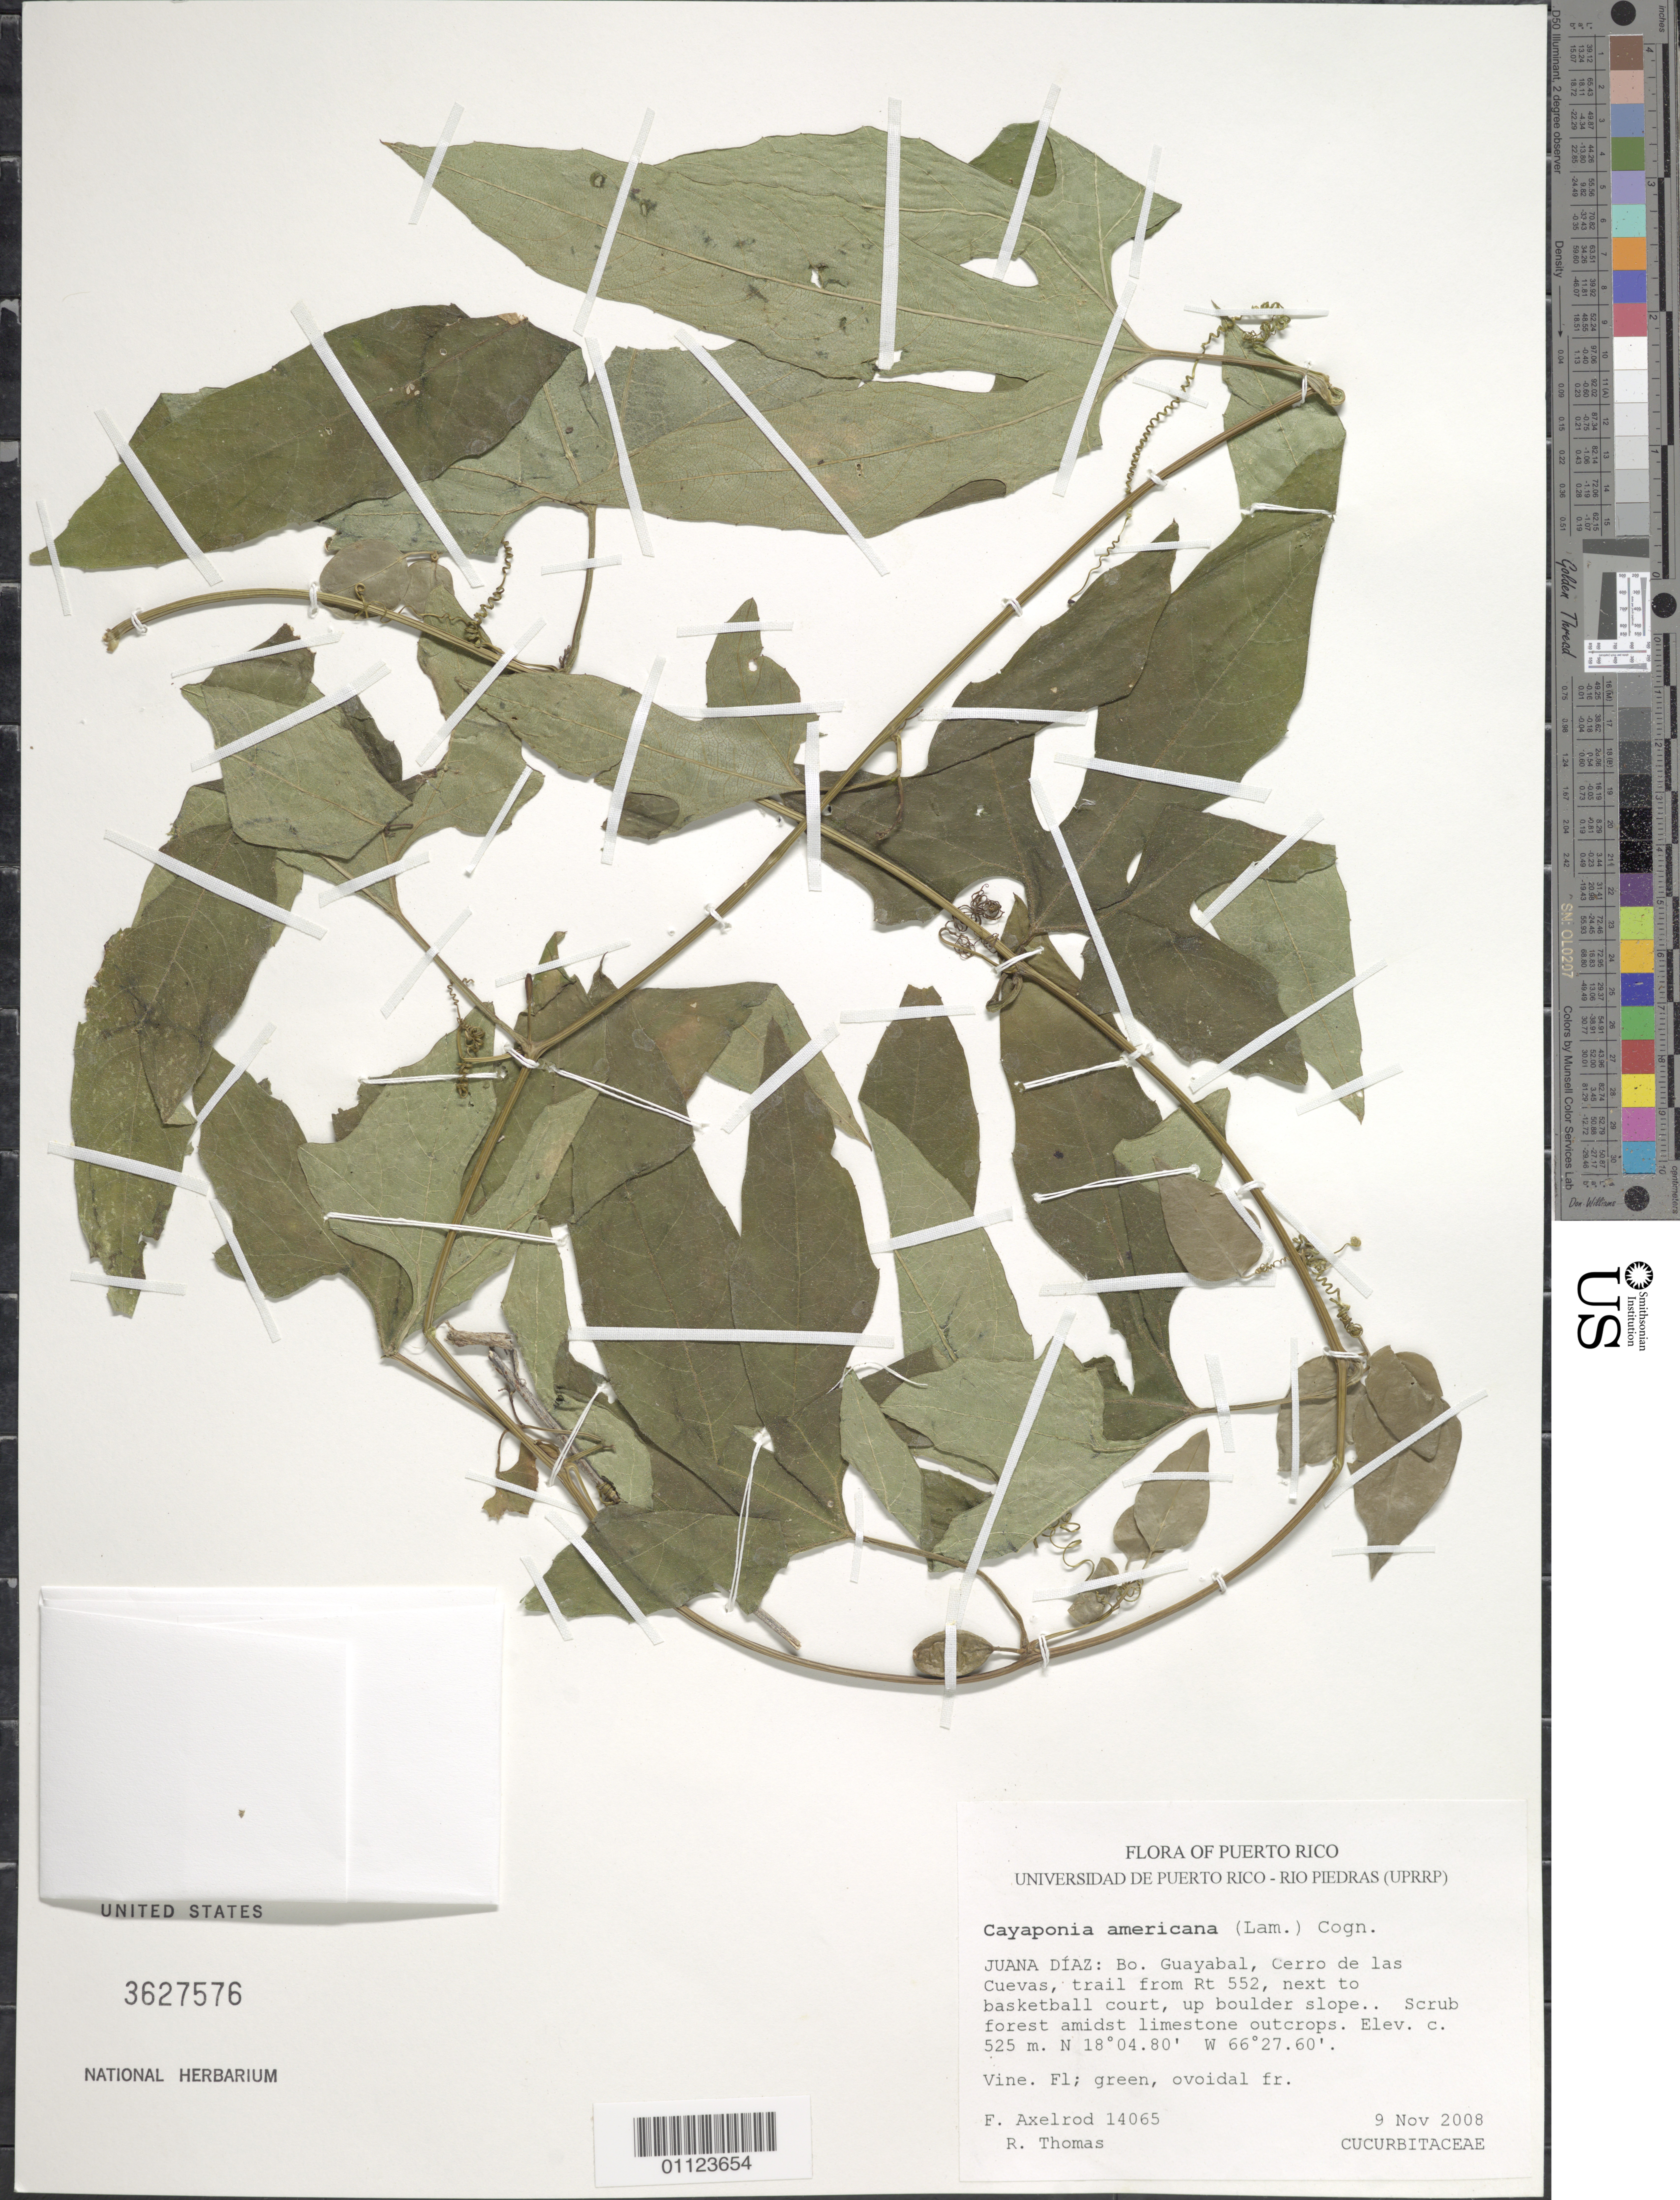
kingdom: Plantae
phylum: Tracheophyta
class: Magnoliopsida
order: Cucurbitales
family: Cucurbitaceae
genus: Cayaponia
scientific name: Cayaponia americana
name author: (Lam.) Cogn.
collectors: F. S. Axelrod & R. Thomas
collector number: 14065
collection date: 2008-11-09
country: Puerto Rico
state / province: Juana Díaz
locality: Bo. Guayabal, Cerro de las Cuevas, trail from Rt. 552, next to basketball court, up boulder slope.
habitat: Scrub forest amidst limestone outcrops.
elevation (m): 525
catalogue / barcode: US 3627576